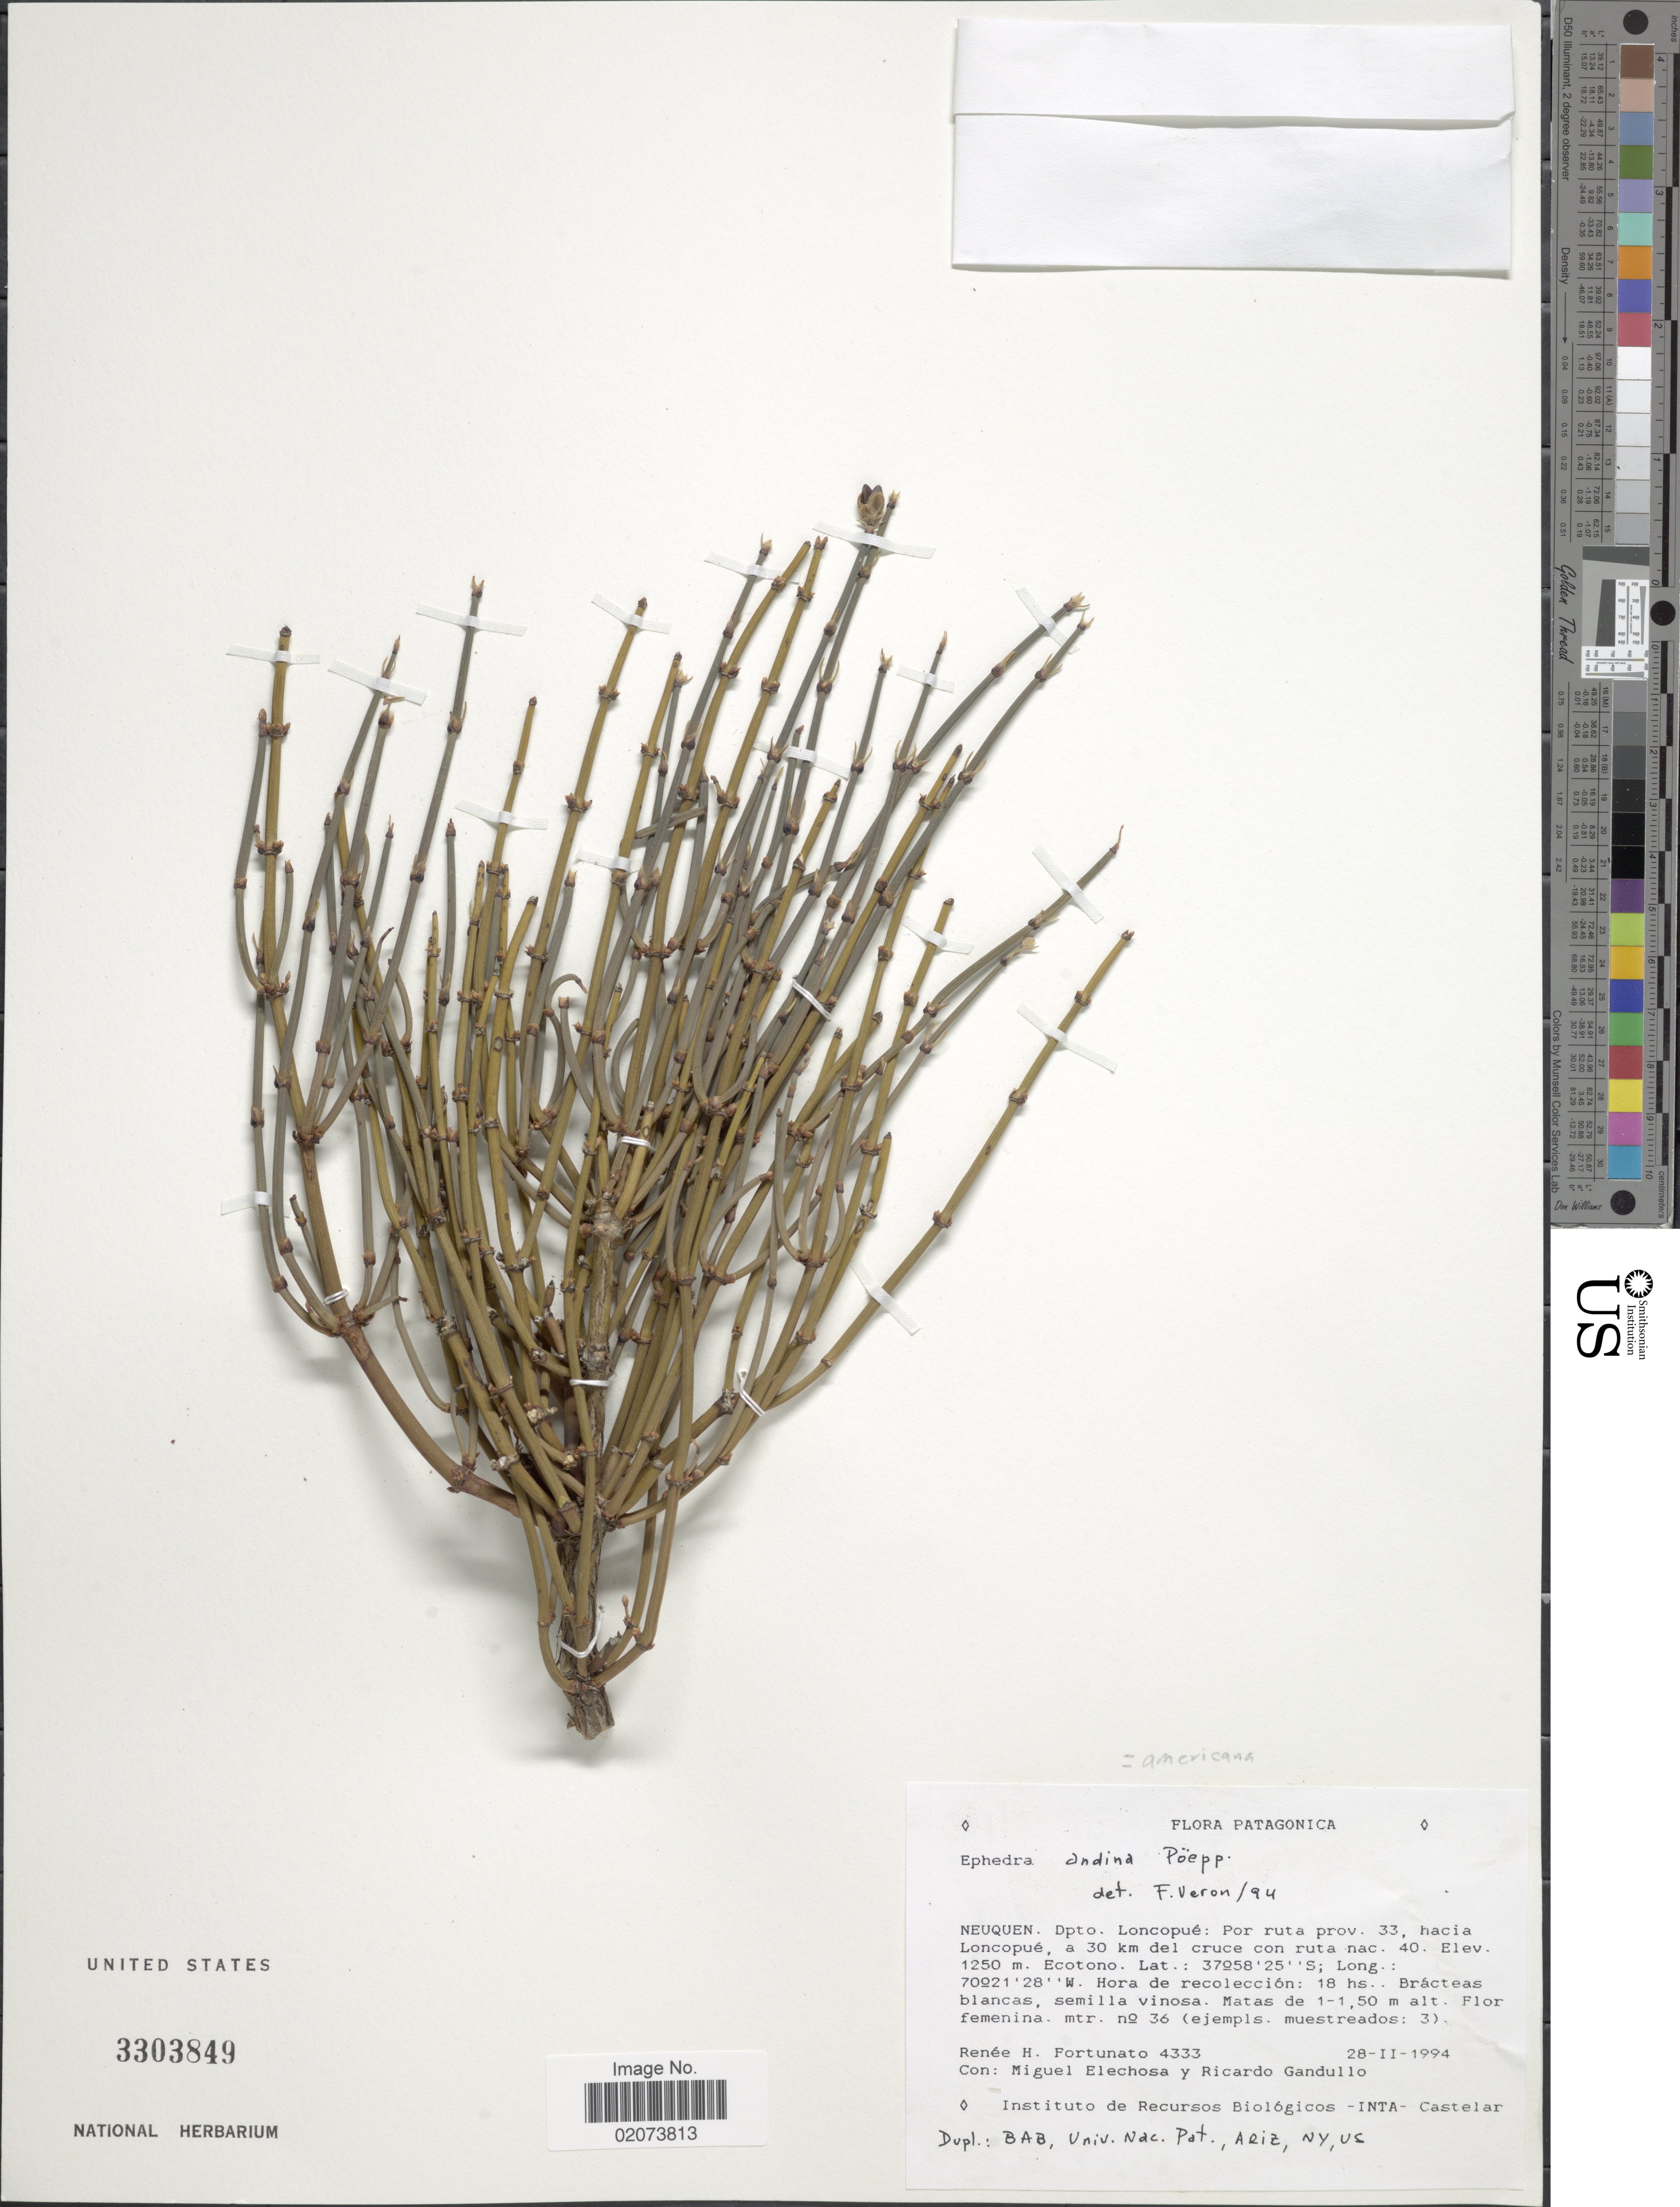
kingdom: Plantae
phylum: Tracheophyta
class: Gnetopsida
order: Ephedrales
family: Ephedraceae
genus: Ephedra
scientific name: Ephedra americana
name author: Humb. & Bonpl. ex Willd.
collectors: H. Fortunato, M. Elechosa & R. Gandullo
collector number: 4333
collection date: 1994-02-28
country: Argentina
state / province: Neuquen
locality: Neuquen, Dpto. Loncopue: Por ruta prov. 33 hacia Loncopue, a 30 km del cruce con ruta nac. 40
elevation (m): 1250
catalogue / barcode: US 3303849